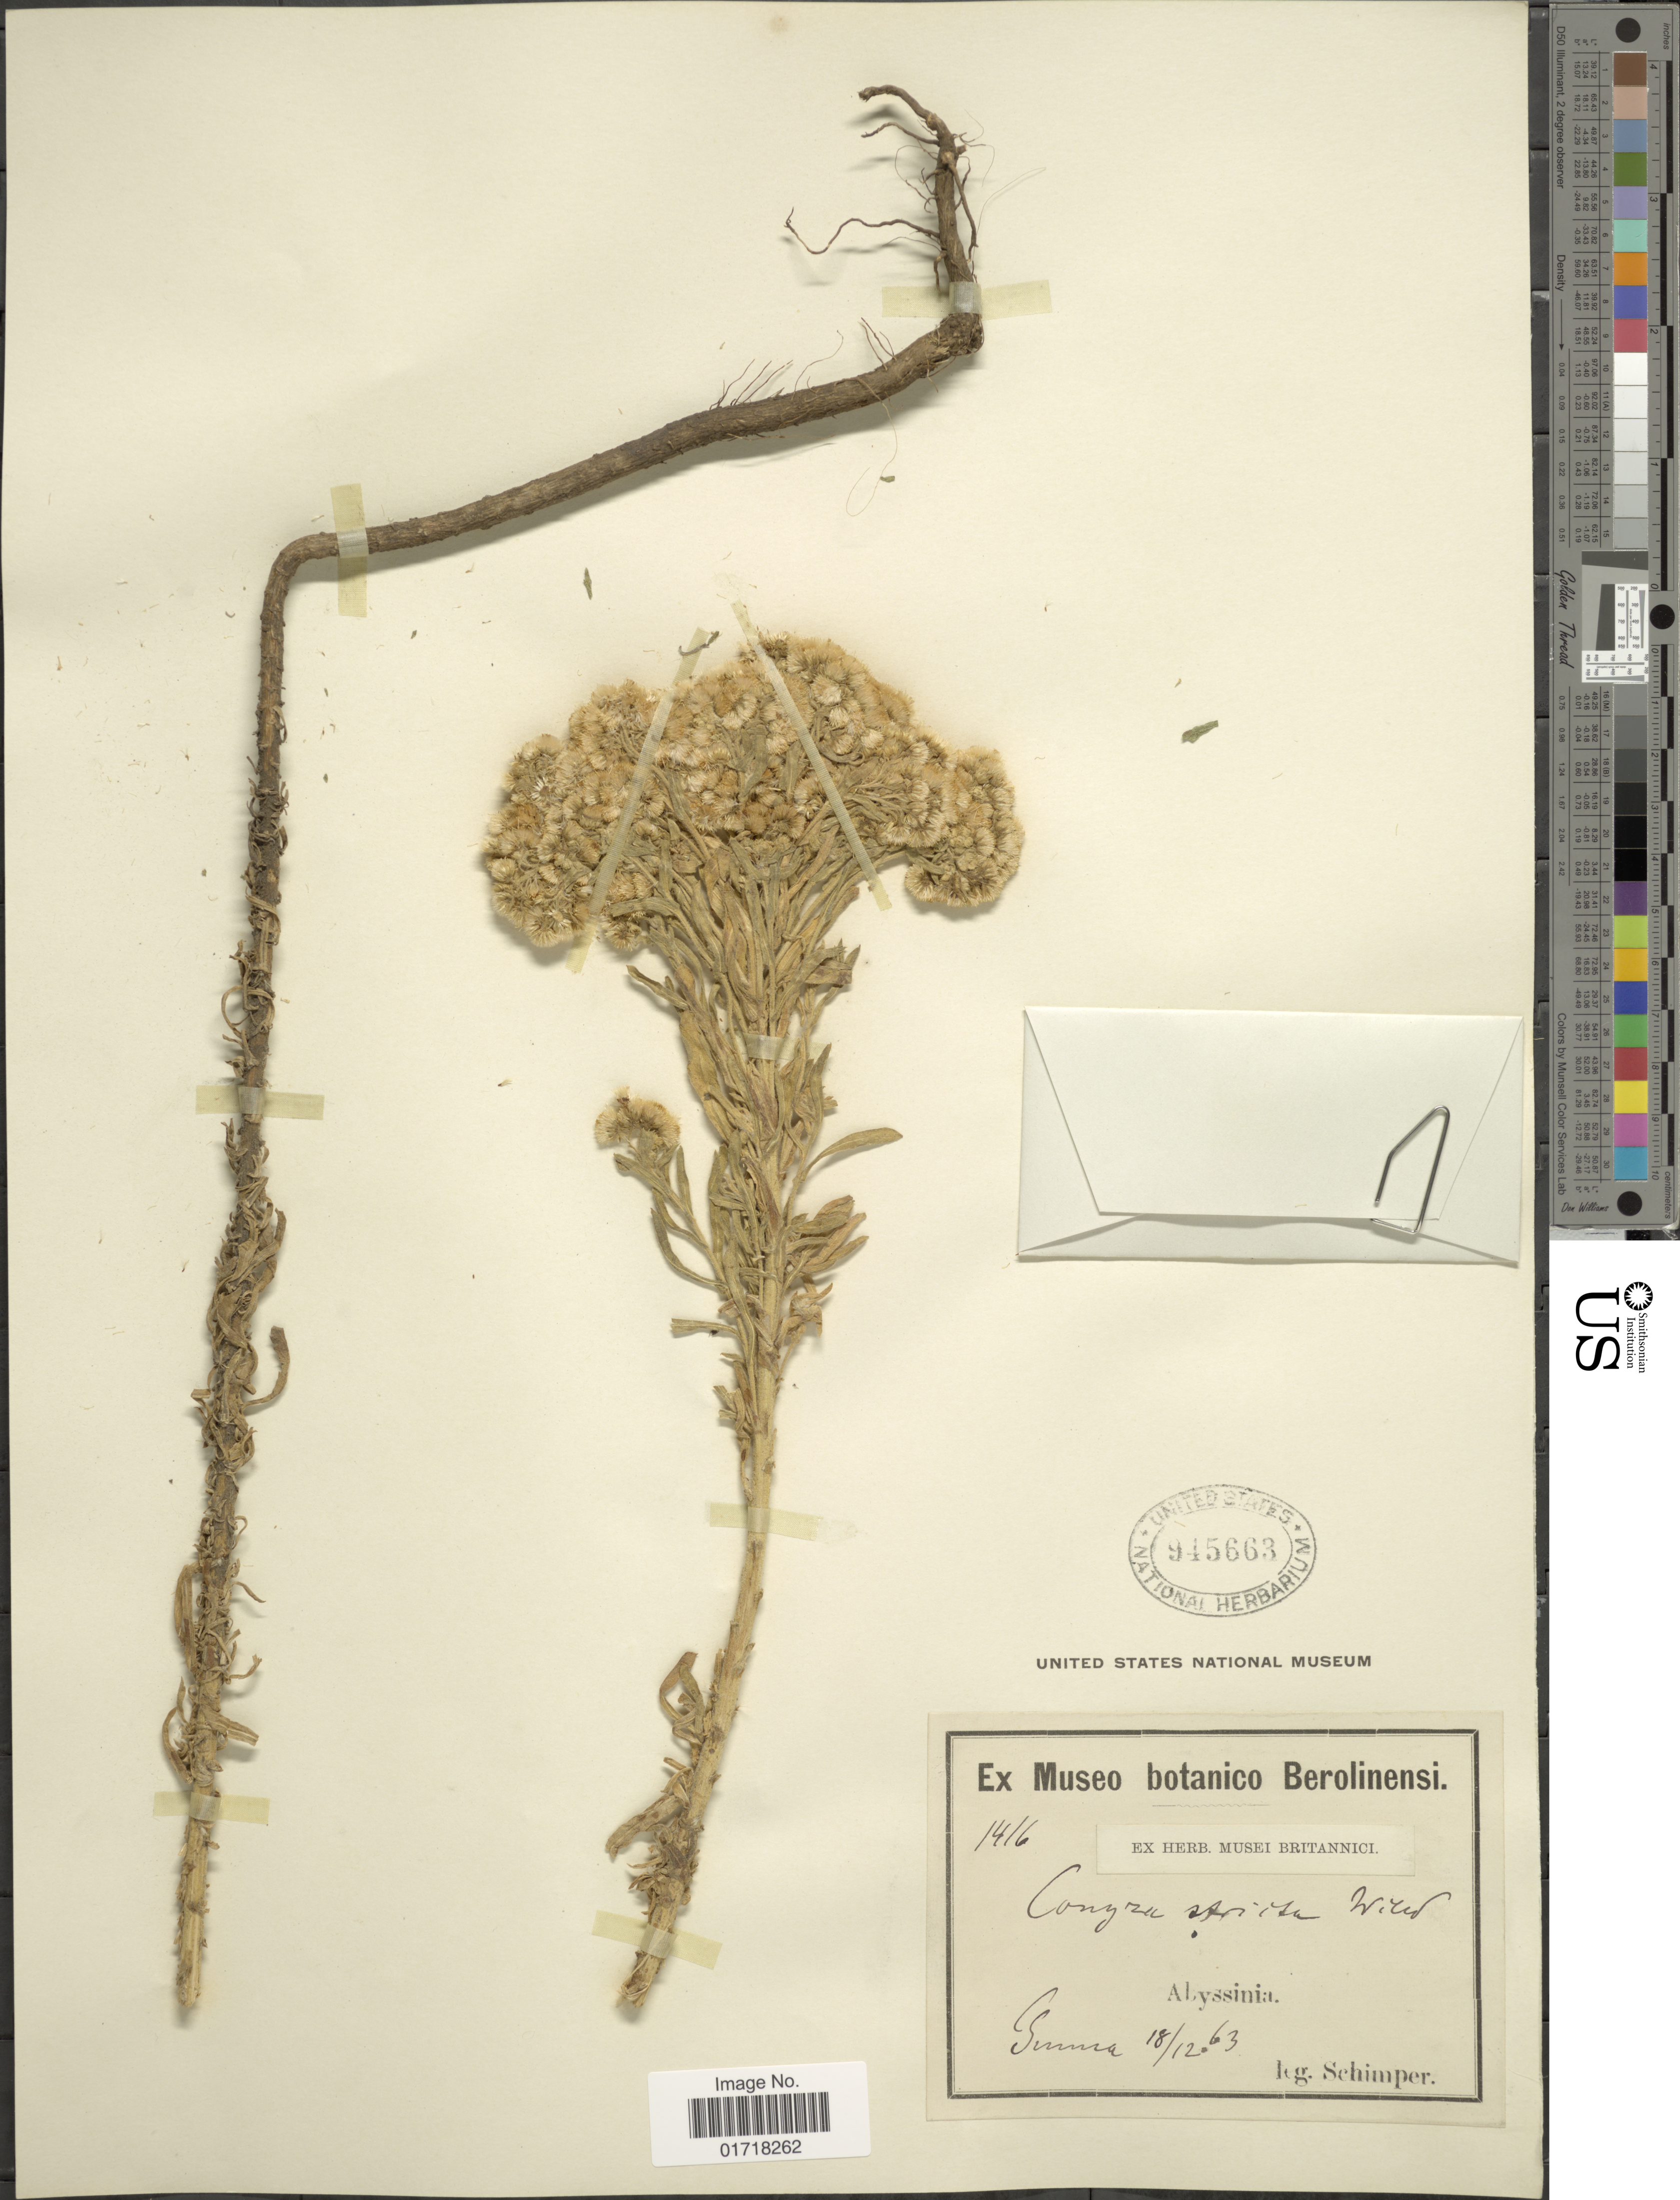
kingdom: Plantae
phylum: Tracheophyta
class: Magnoliopsida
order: Asterales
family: Asteraceae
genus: Conyza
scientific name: Conyza stricta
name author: (Chodat) Willd.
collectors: -. Schimper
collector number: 1416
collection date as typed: Transcribed d/m/y: 18/12/63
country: Eritrea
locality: Abyssinia, Gumra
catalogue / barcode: US 945663